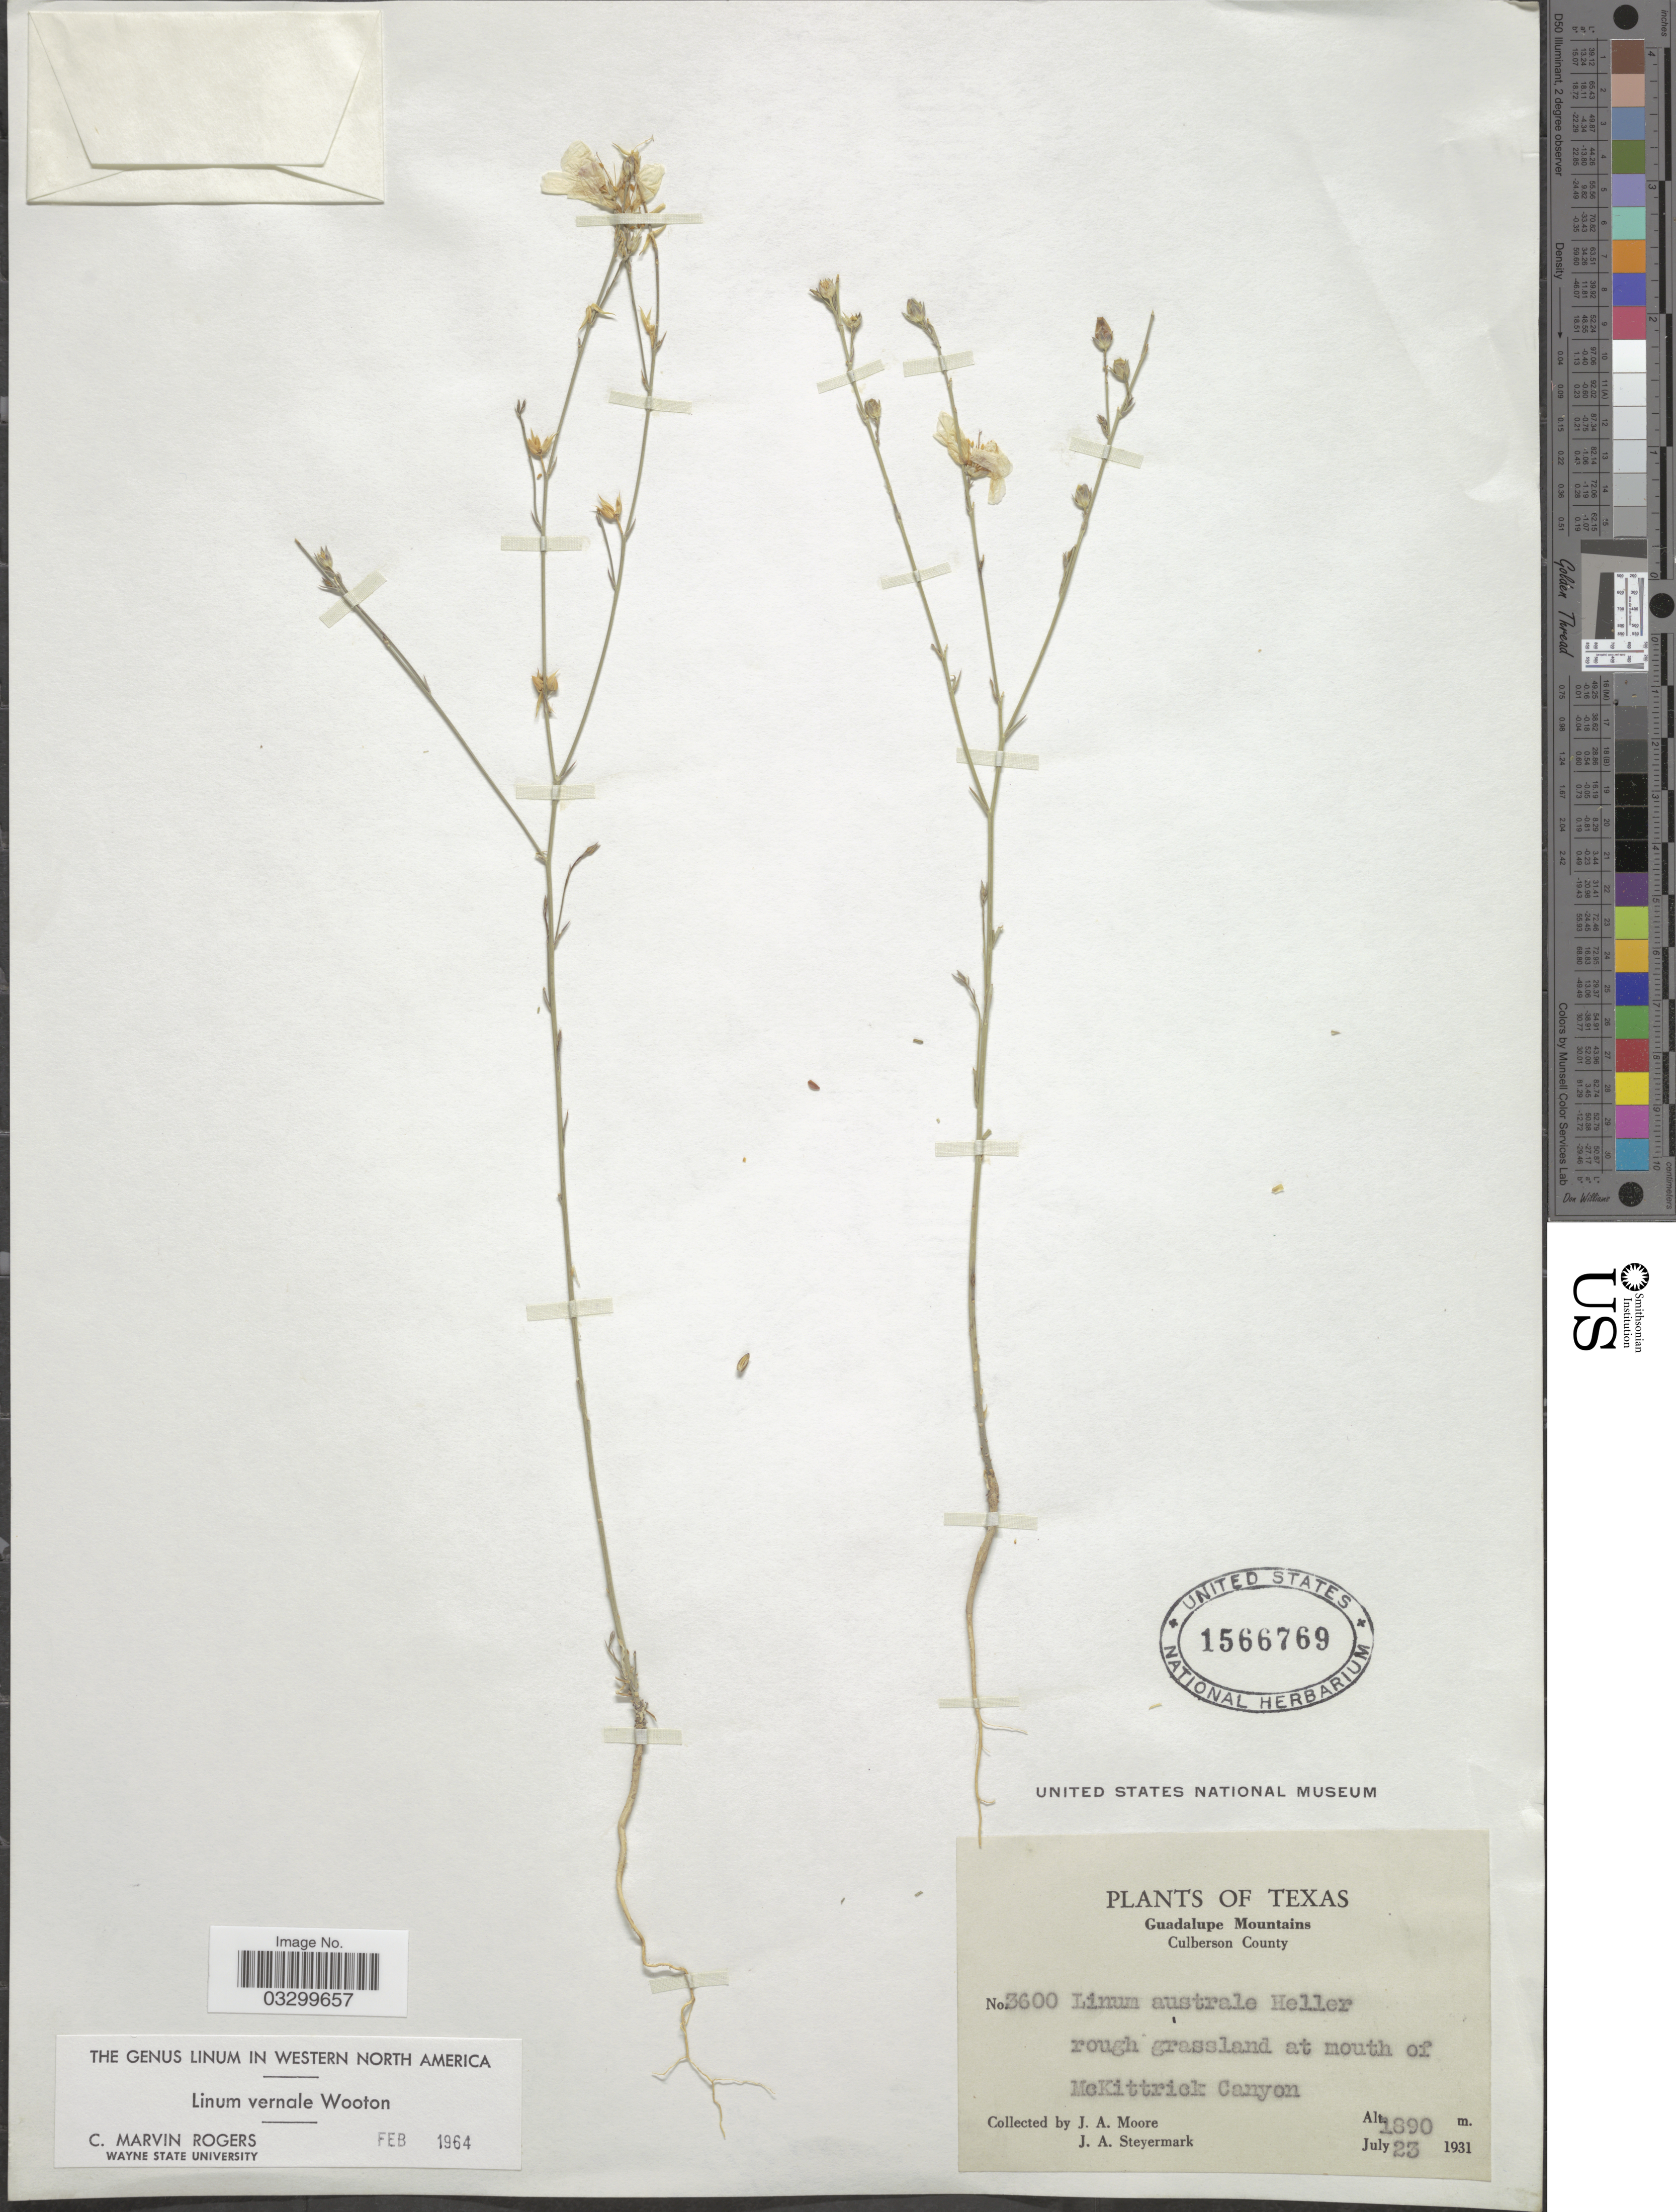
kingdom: Plantae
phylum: Tracheophyta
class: Magnoliopsida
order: Malpighiales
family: Linaceae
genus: Linum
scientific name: Linum vernale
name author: Wooton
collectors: J. A. Moore & J. Steyermark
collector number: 3600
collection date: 1931-07-23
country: United States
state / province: Texas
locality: Guadalupe Mountains, Culberson County, rough grassland at mouth of McKittrick Canyon.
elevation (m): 1890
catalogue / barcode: US 1566769